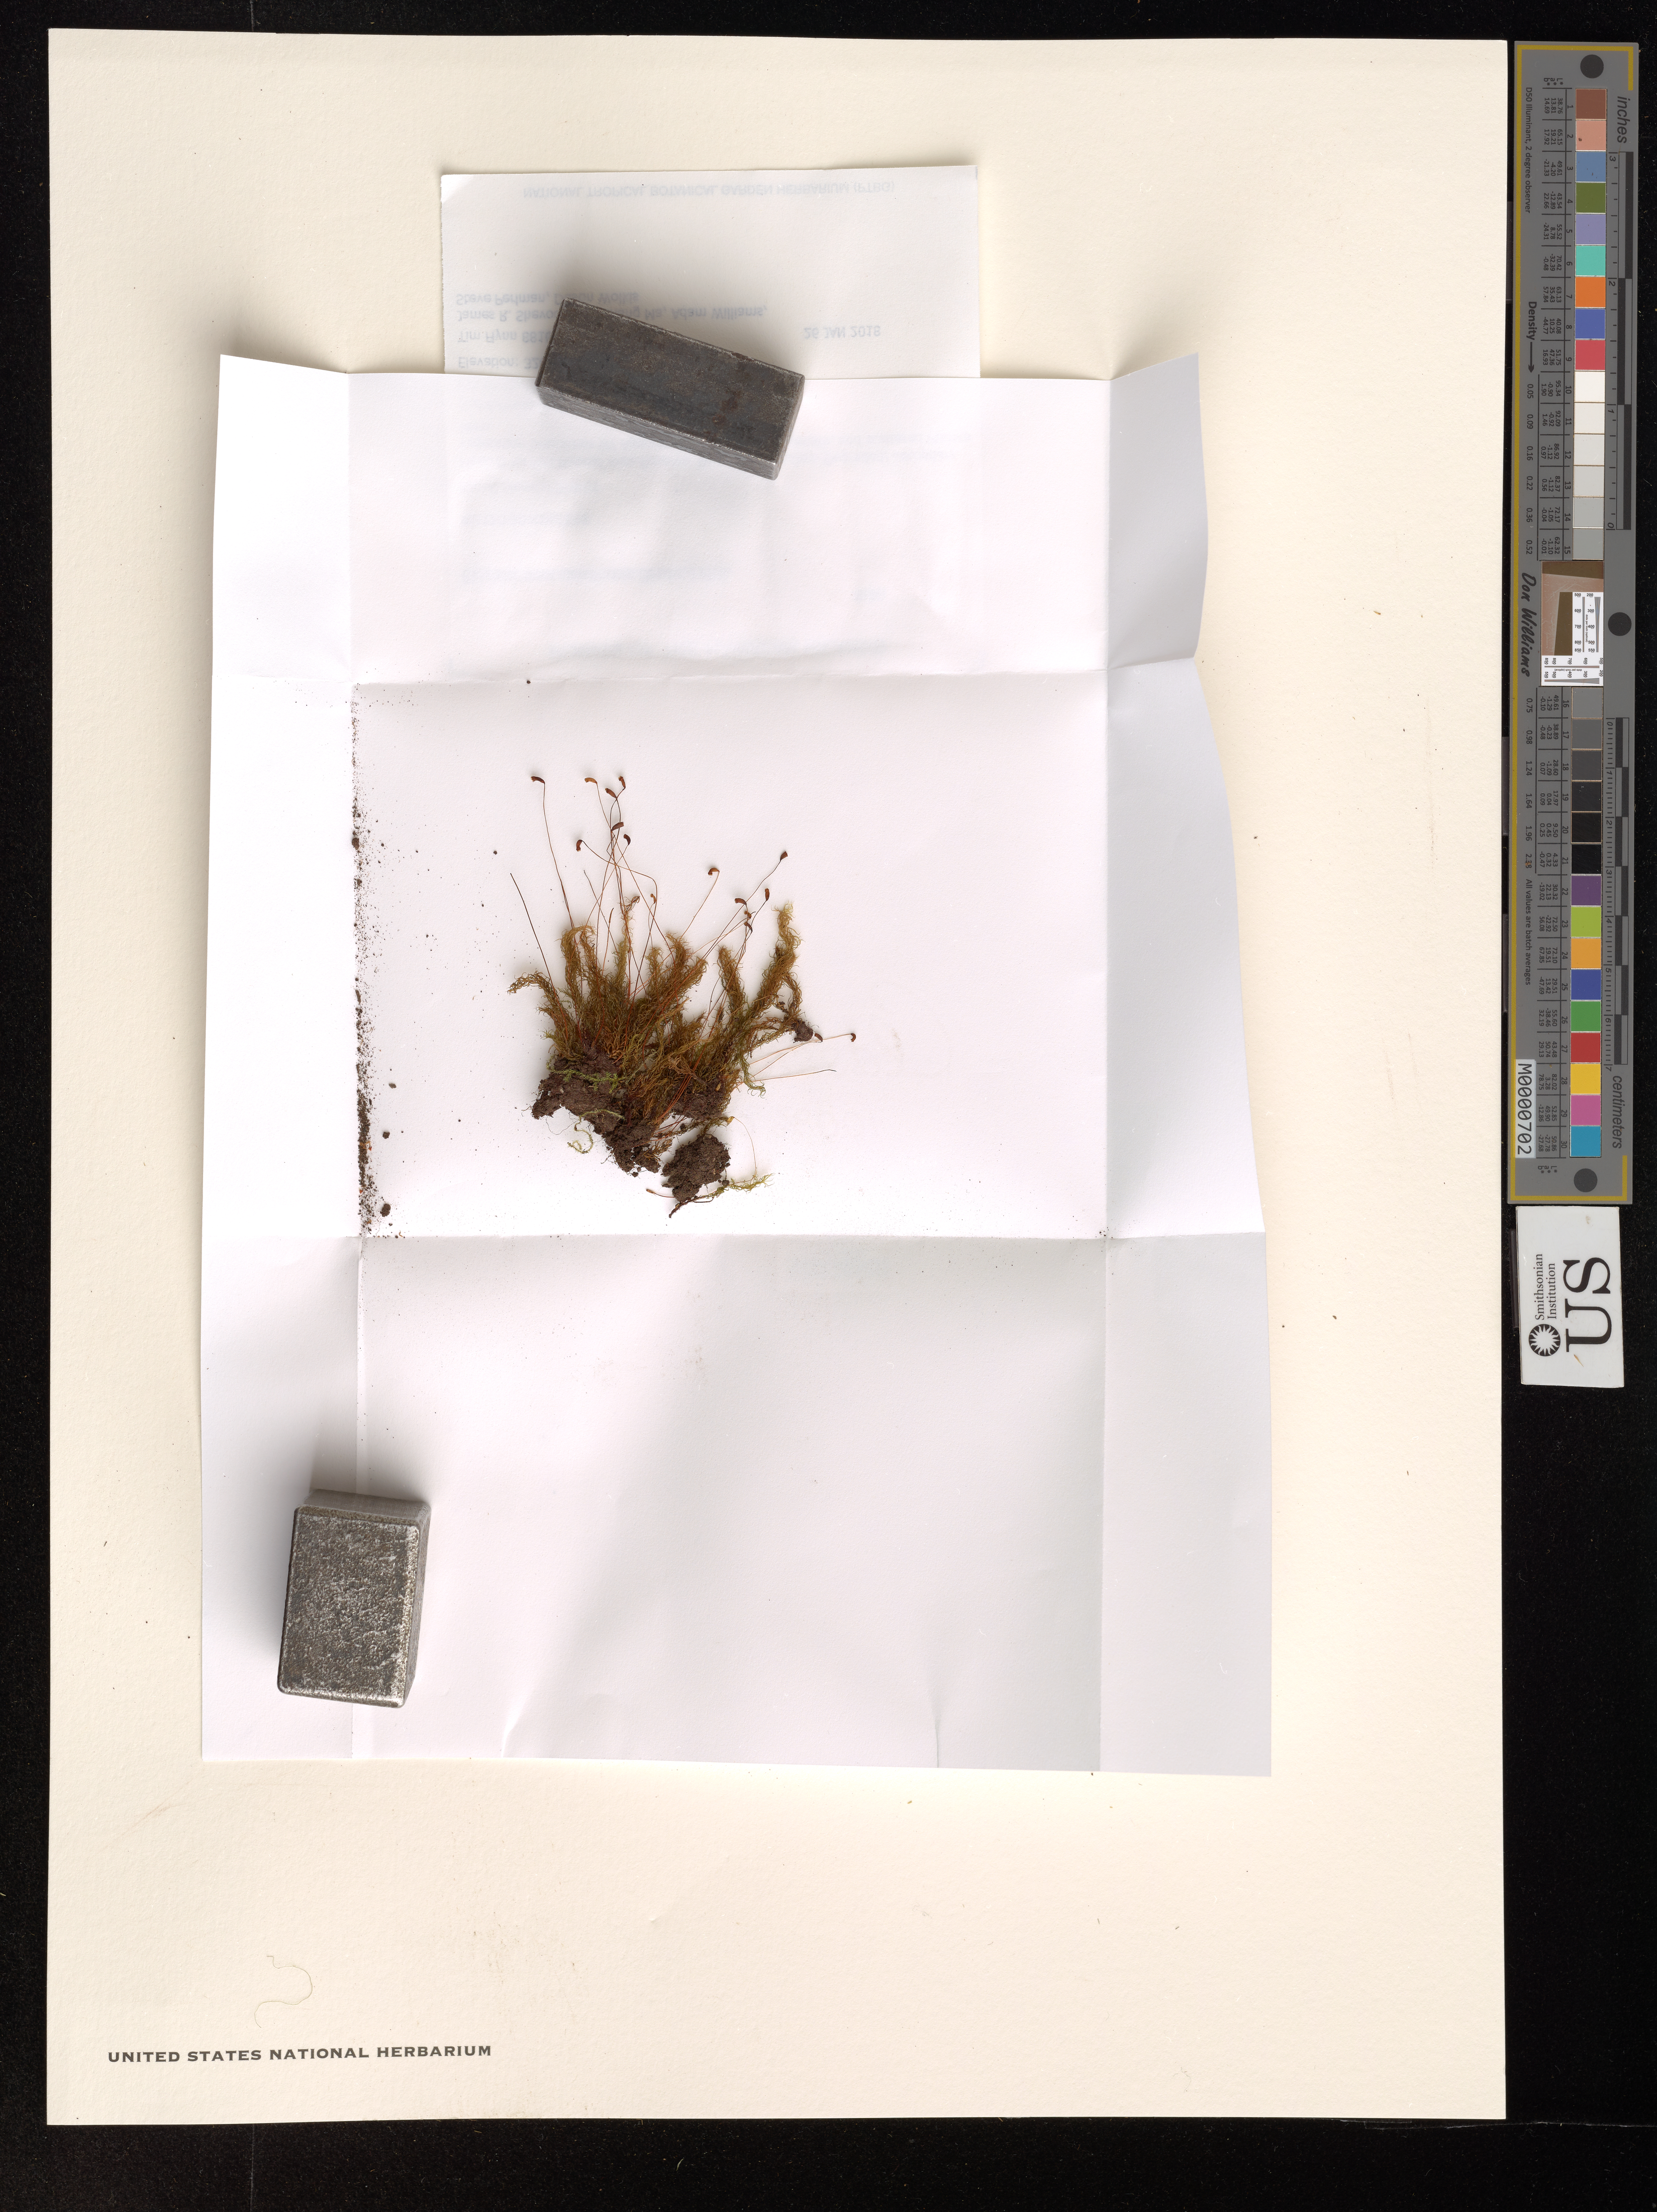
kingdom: Plantae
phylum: Bryophyta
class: Bryopsida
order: Rhizogoniales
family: Calomniaceae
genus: Pyrrhobryum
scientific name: Pyrrhobryum spiniforme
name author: (Hedw.) Mitt.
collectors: T. Flynn, J. R. Shevock, M. Wenzhang & A. Williams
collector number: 8816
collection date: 2018-01-26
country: United States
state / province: Hawaii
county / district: Kauai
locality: The Hawaiian Islands. Kauai Hanalei District. Hono O Na Pali Natural Area Reserve. Waiahuakua Valley.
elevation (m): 320